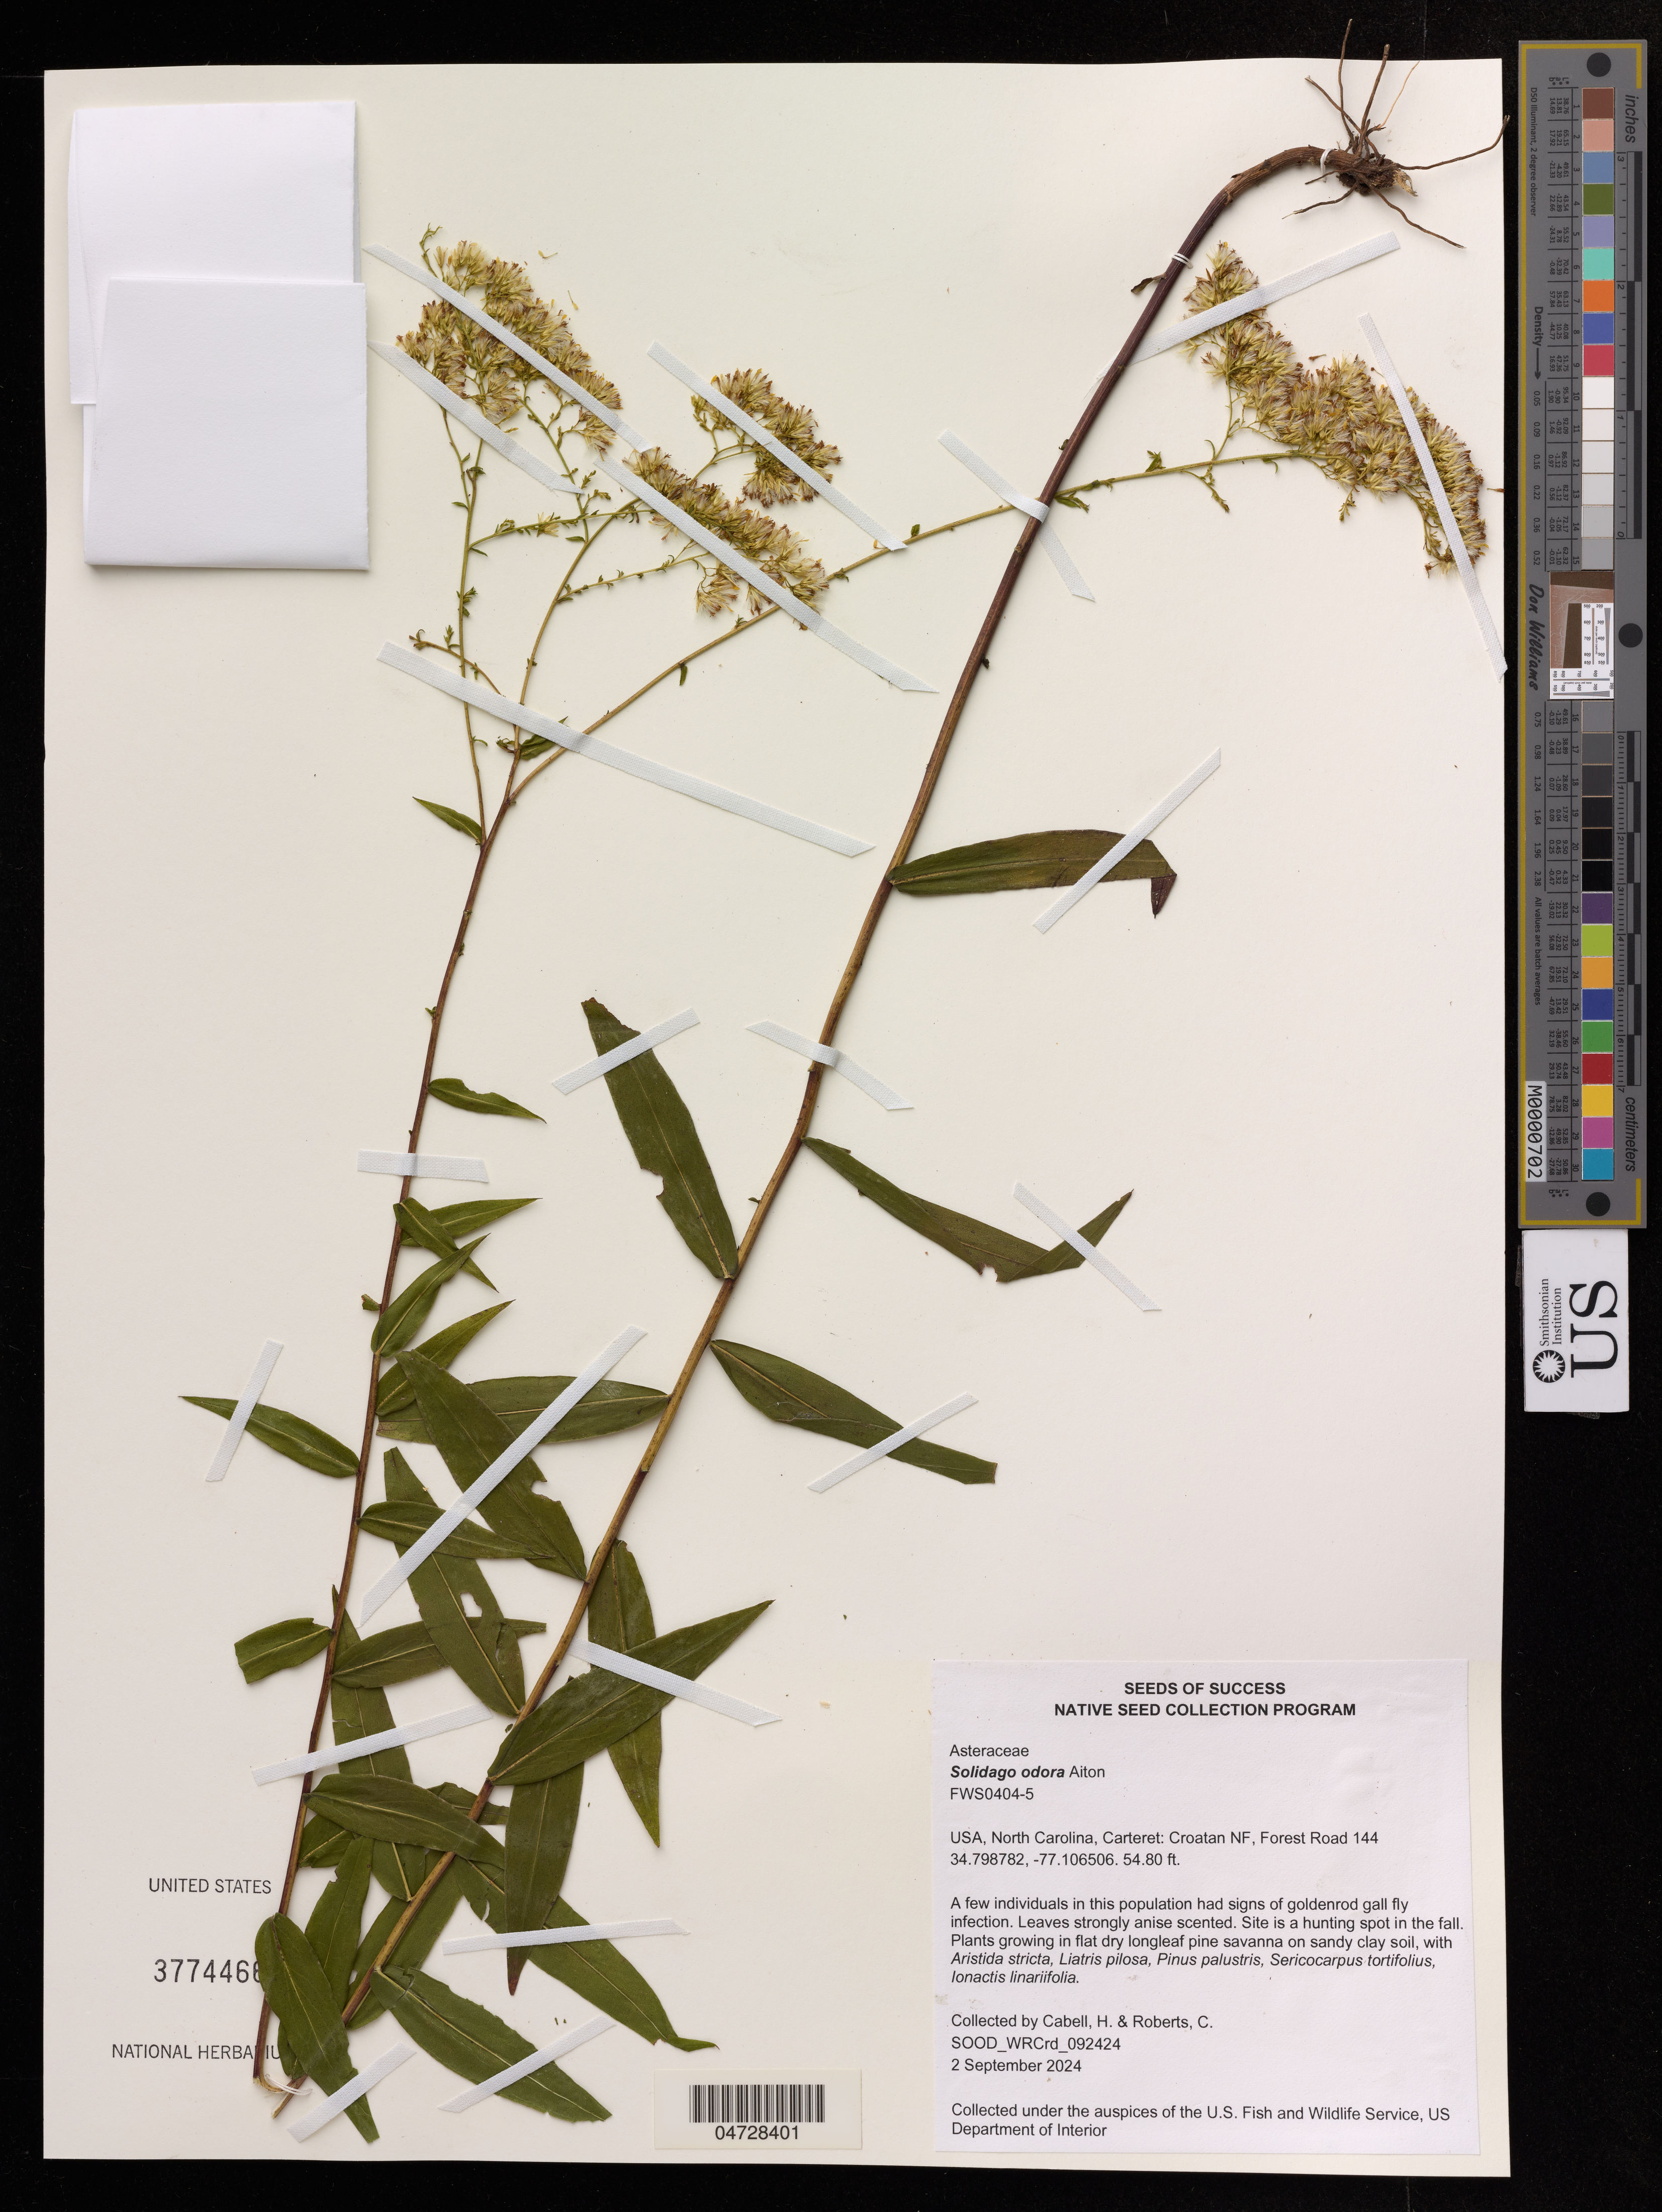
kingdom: Plantae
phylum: Tracheophyta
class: Magnoliopsida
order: Asterales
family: Asteraceae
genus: Solidago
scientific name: Solidago odora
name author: Aiton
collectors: H. Cabell & C. Roberts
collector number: SOOD_WRCrd_092424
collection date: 2024-09-02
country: United States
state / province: North Carolina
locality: Carteret: Croatan NF, Forest Road 144.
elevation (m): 16.7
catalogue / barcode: US 3774466